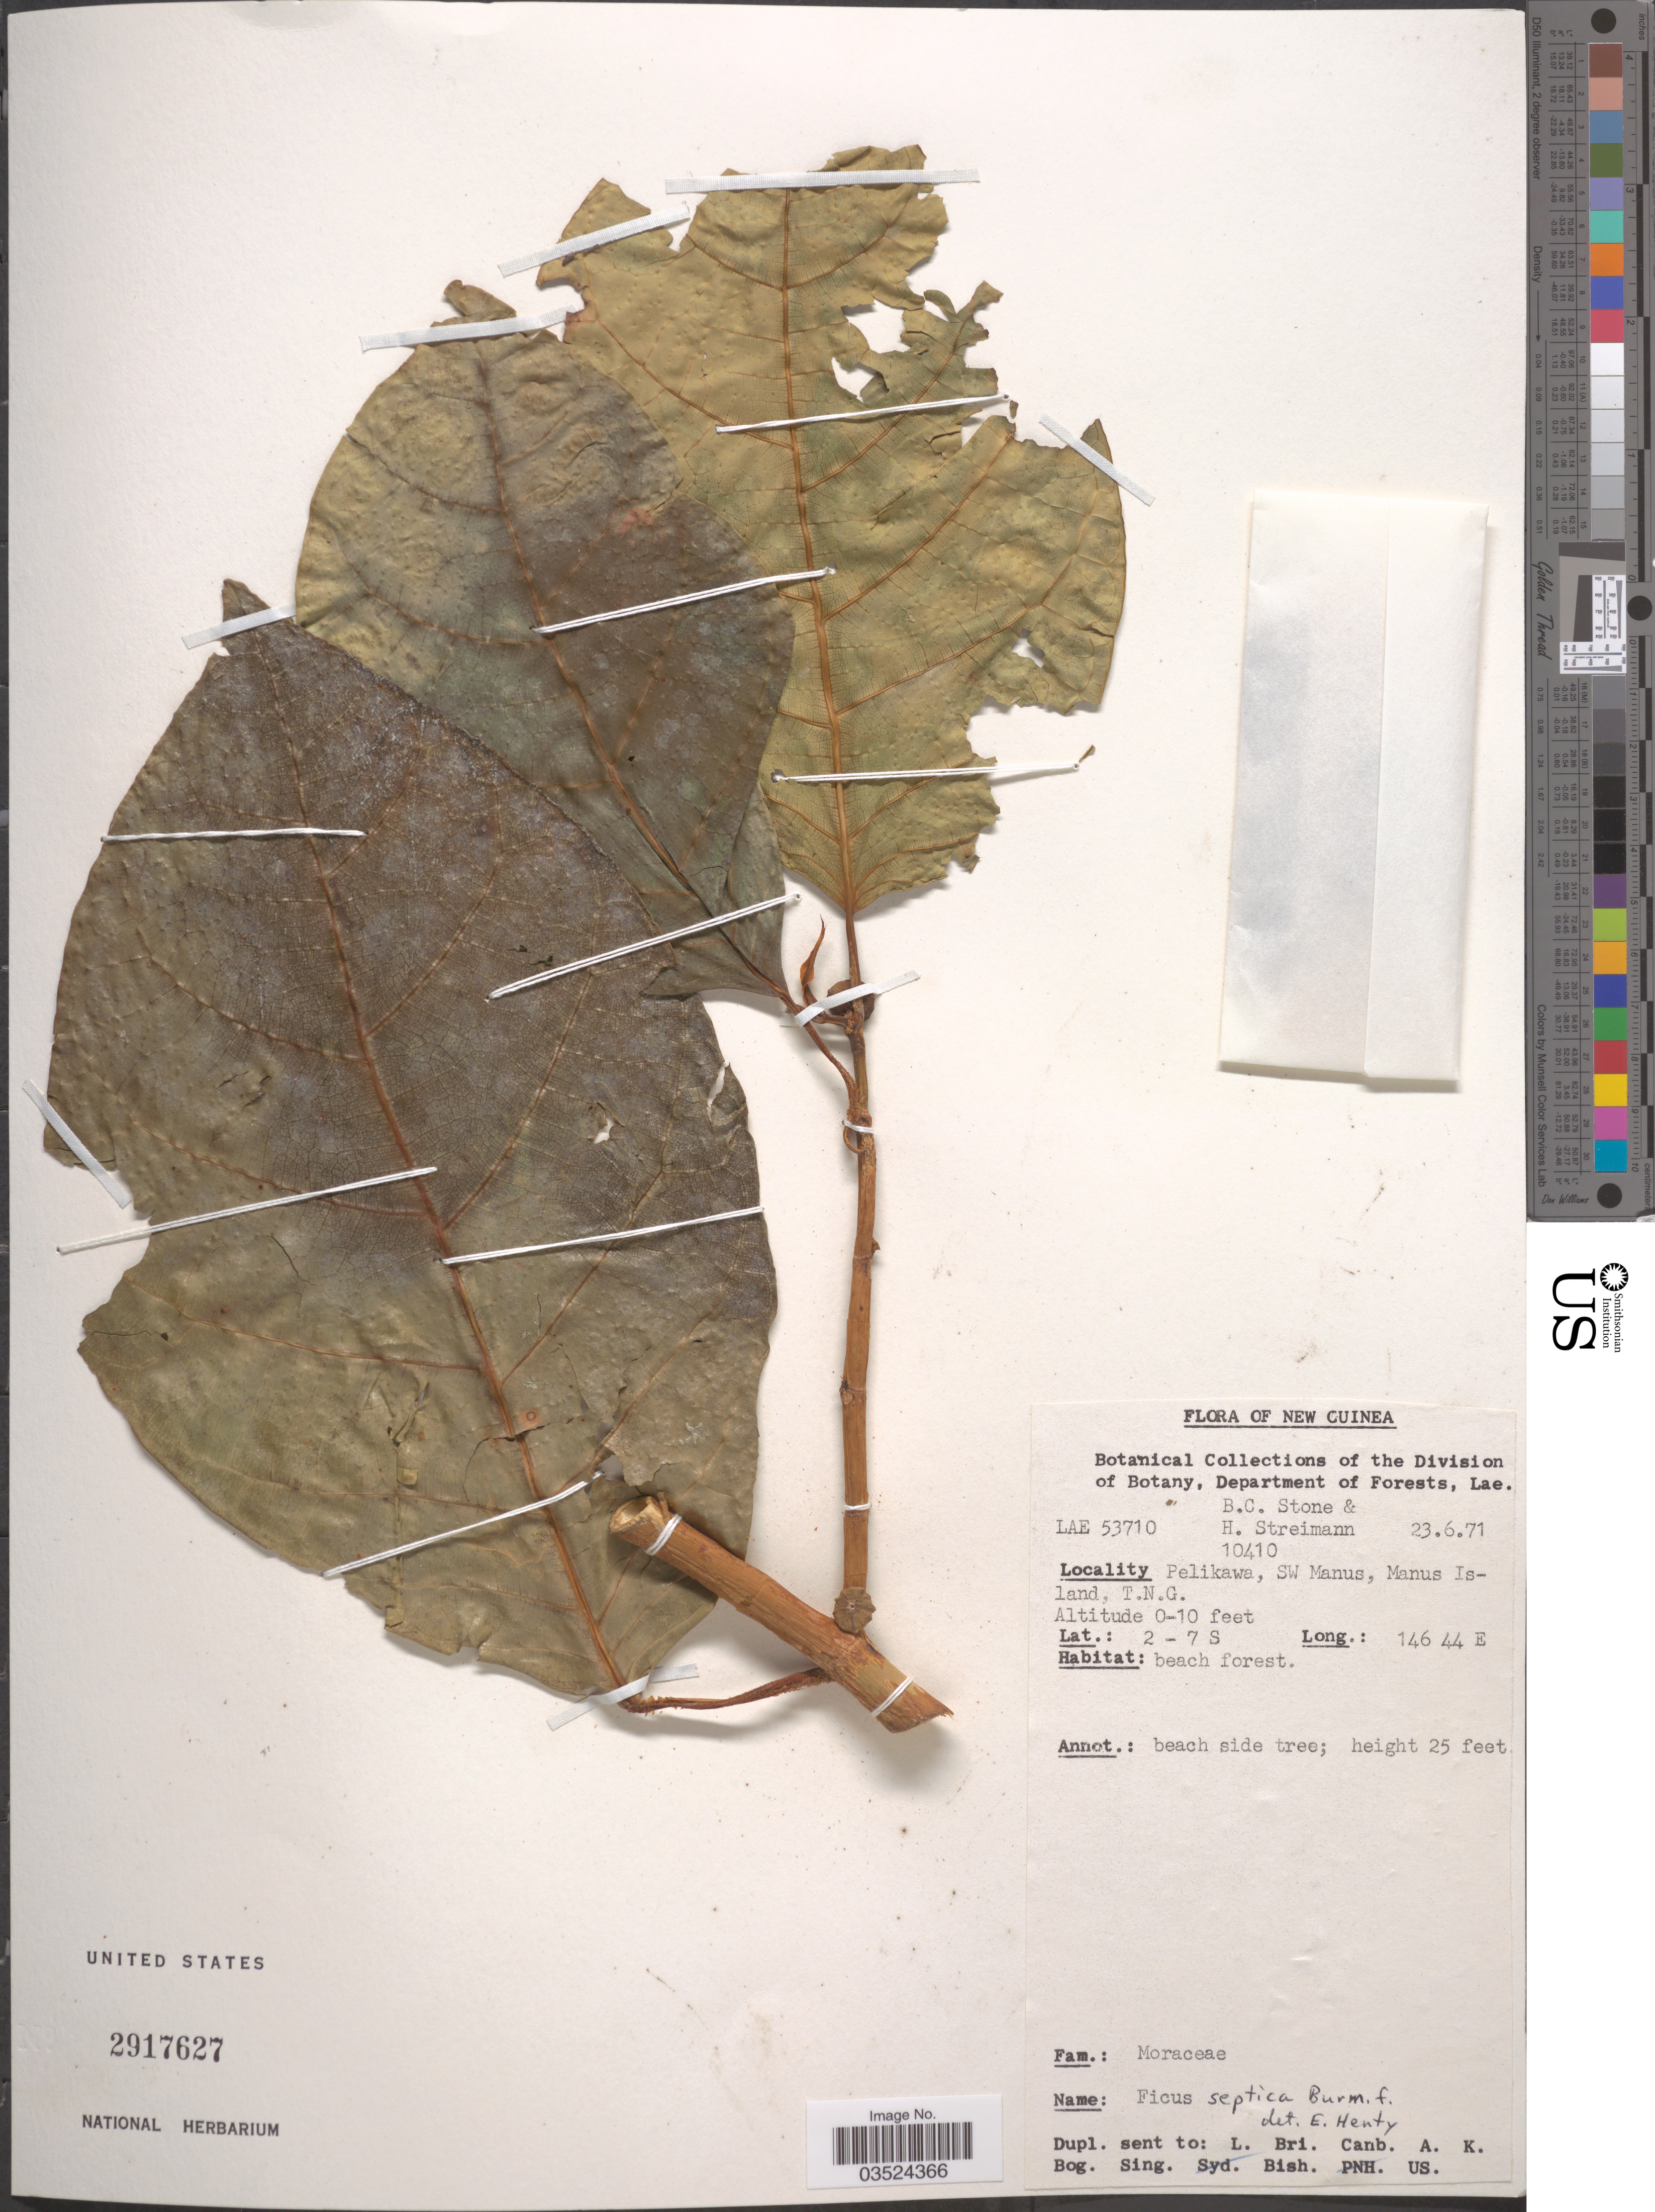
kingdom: Plantae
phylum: Tracheophyta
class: Magnoliopsida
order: Rosales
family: Moraceae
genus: Ficus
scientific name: Ficus septica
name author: Burm. f.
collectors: B. C. Stone & H. Streiman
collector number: LAE53710/10410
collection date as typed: Transcribed d/m/y: 23/6/71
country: Papua New Guinea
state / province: Manus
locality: New Guinea. Pelikawa, SW Manus, Manus Island, T.N.G.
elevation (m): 0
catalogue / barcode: US 2917627